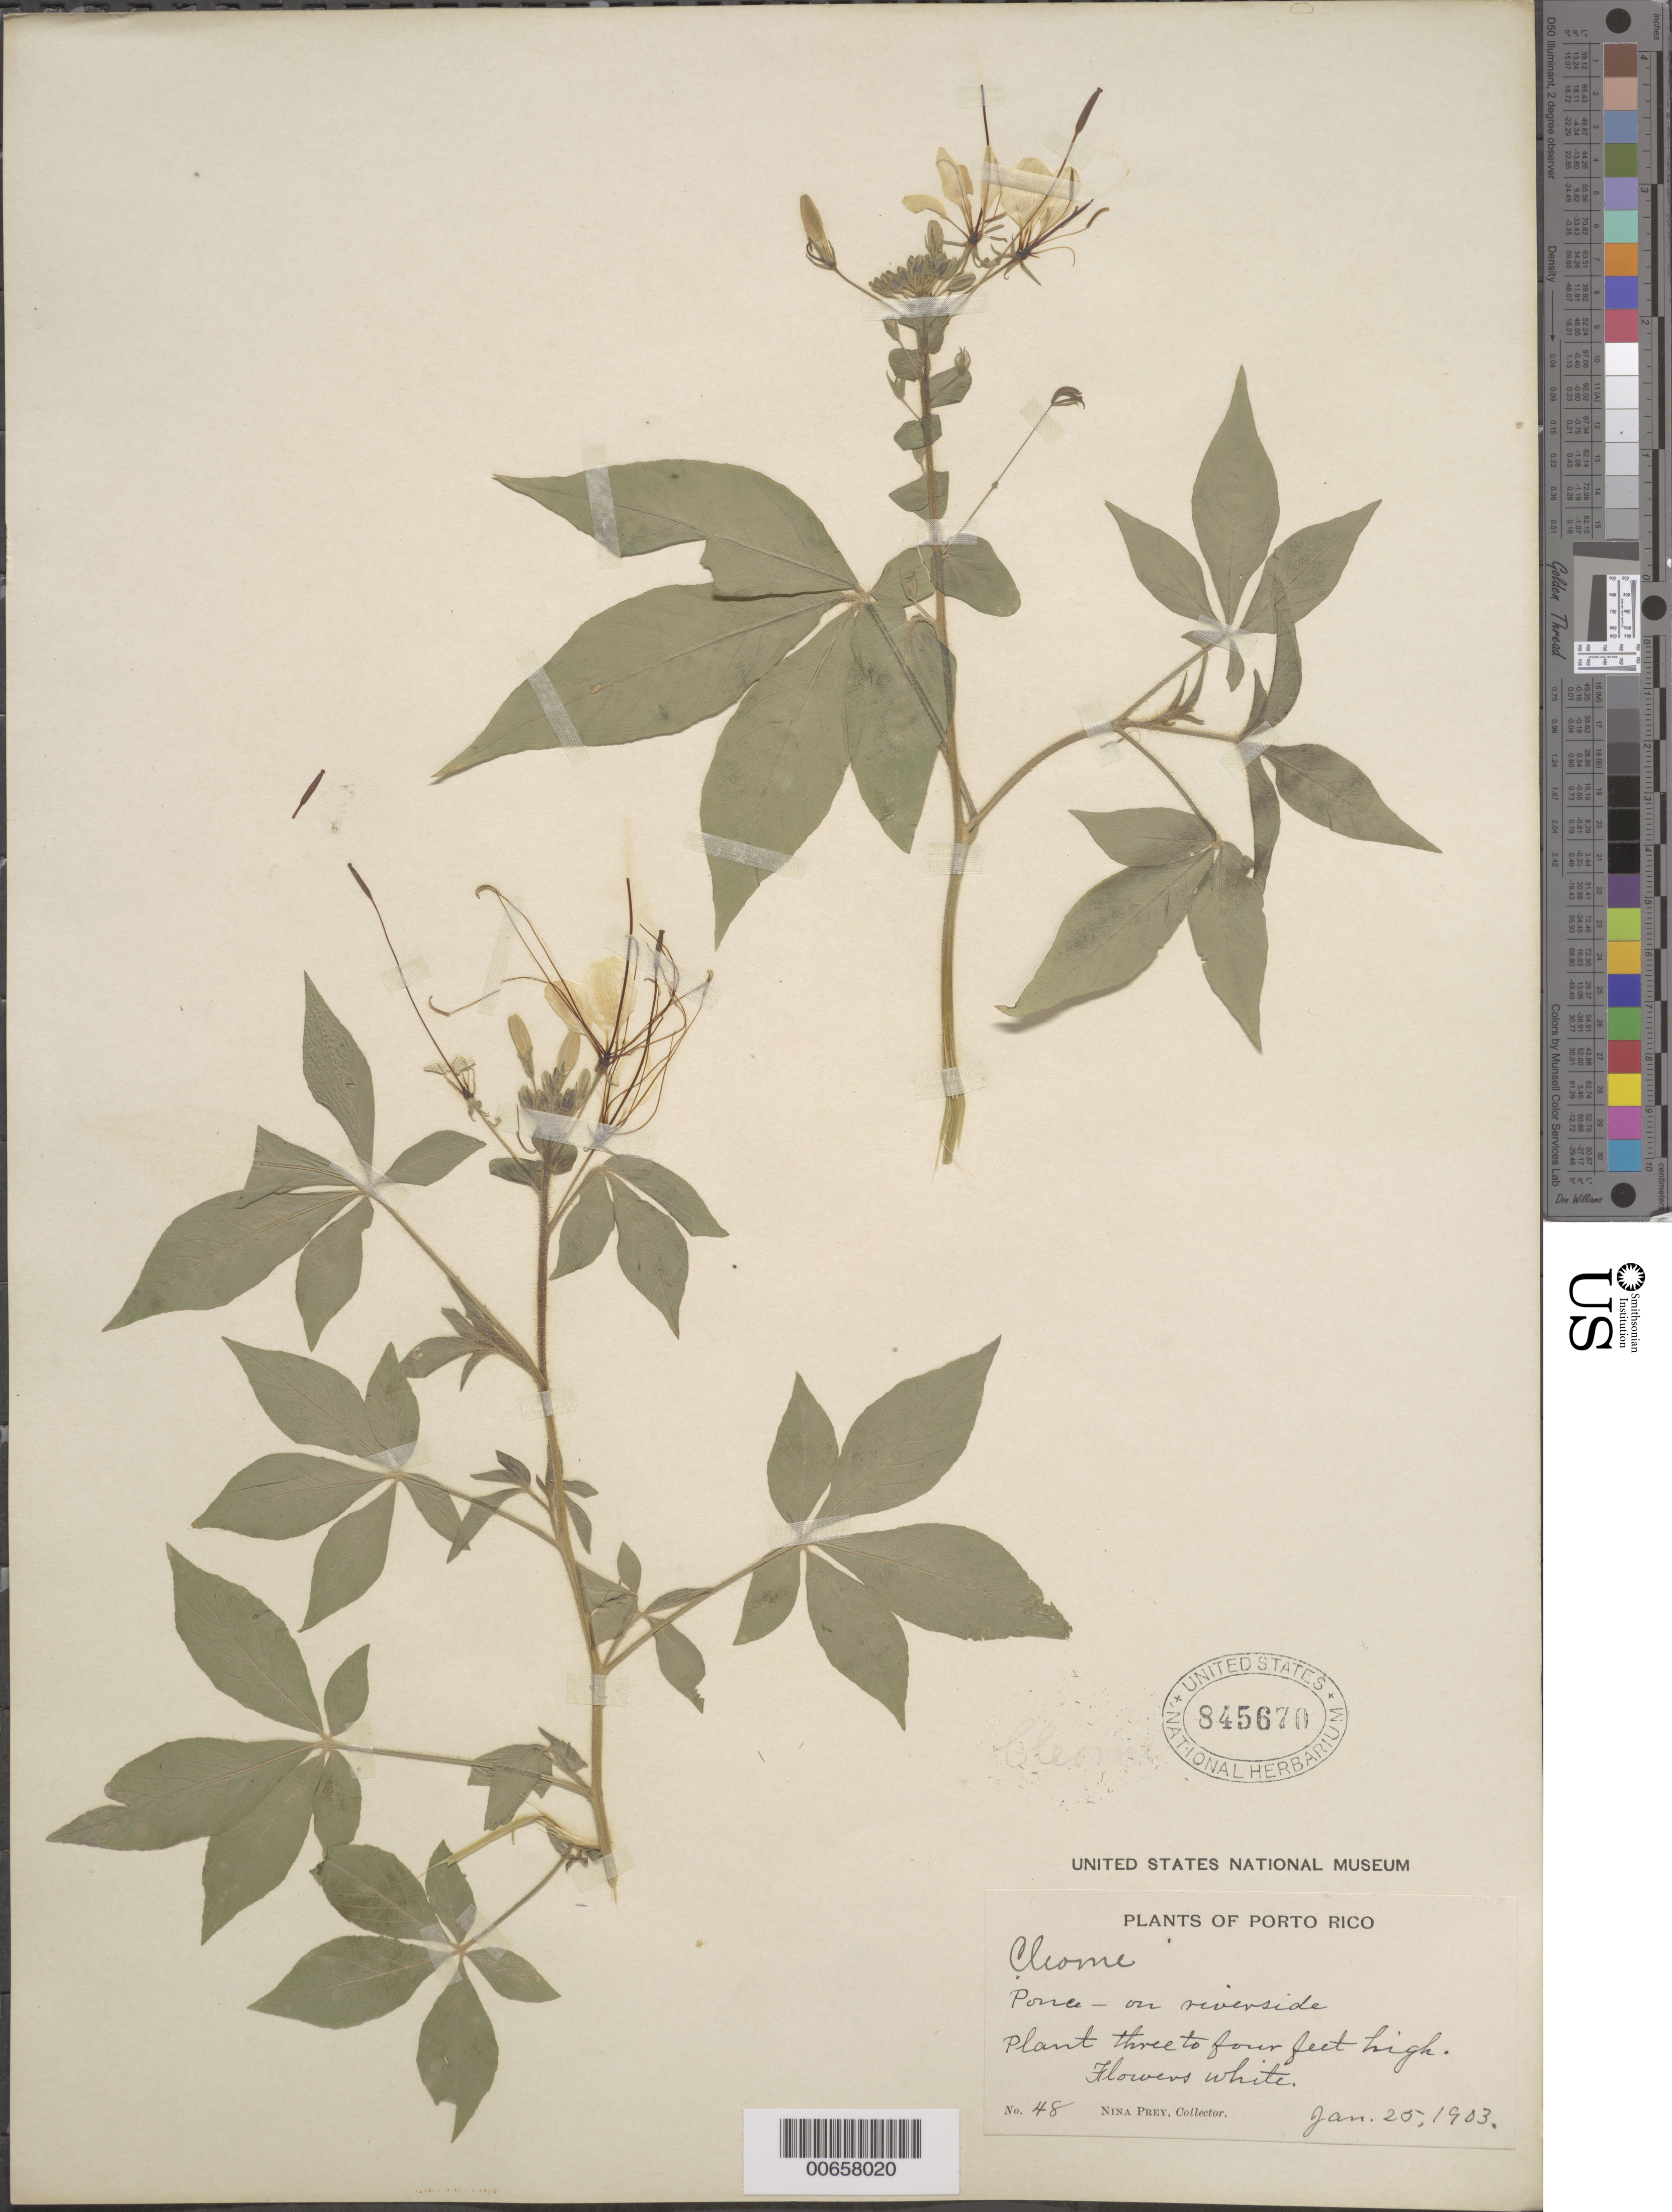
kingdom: Plantae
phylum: Tracheophyta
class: Magnoliopsida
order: Brassicales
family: Cleomaceae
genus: Tarenaya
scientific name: Tarenaya spinosa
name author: (Jacq.) Raf.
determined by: Strong, Mark T., (BOT), Smithsonian Institution - National Museum of Natural History (UNITED STATES)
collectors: N. Prey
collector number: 48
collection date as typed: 25 Jan 1903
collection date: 1903-01-25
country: Puerto Rico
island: Greater Antilles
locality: Ponce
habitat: Riverside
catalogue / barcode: US 845670